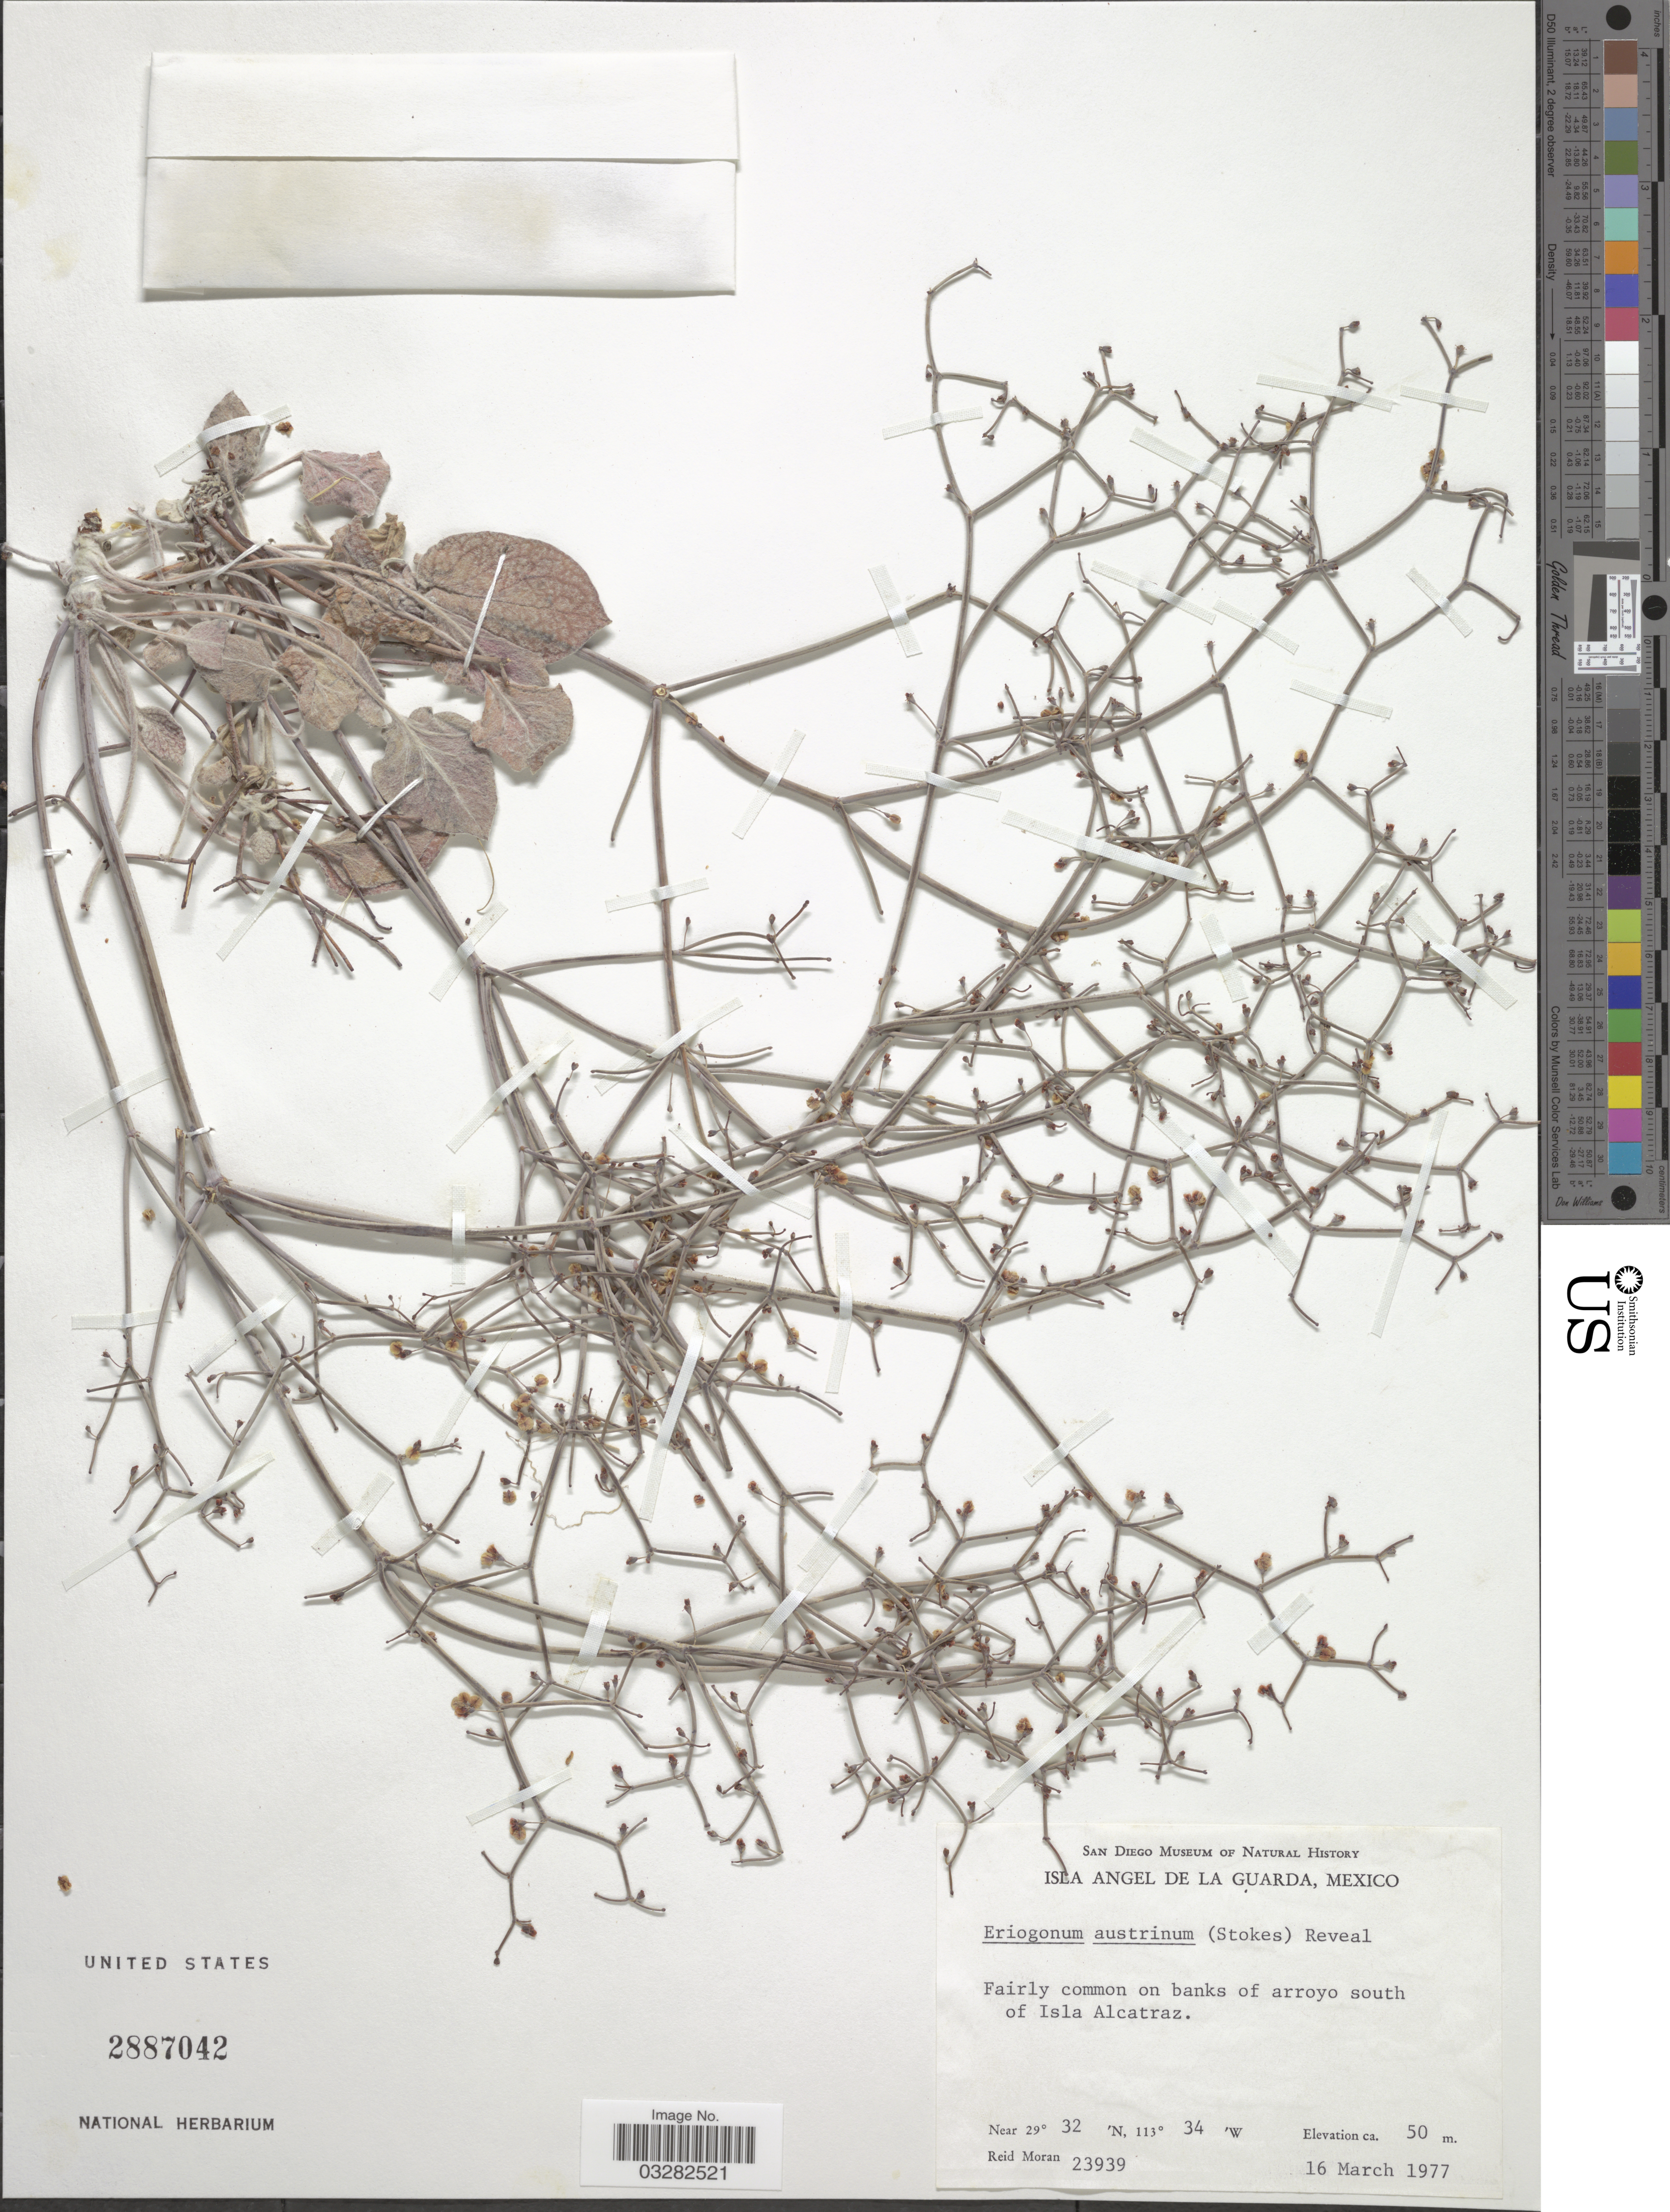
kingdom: Plantae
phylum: Tracheophyta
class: Magnoliopsida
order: Caryophyllales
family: Polygonaceae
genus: Eriogonum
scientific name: Eriogonum austrinum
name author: (S. Stokes) Reveal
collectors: R. Moran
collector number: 23939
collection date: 1977-03-16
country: Mexico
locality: Isla Angel de La Guarda. Fairly common on banks of arroyo south of Isla Alcatraz.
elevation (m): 50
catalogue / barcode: US 2887042